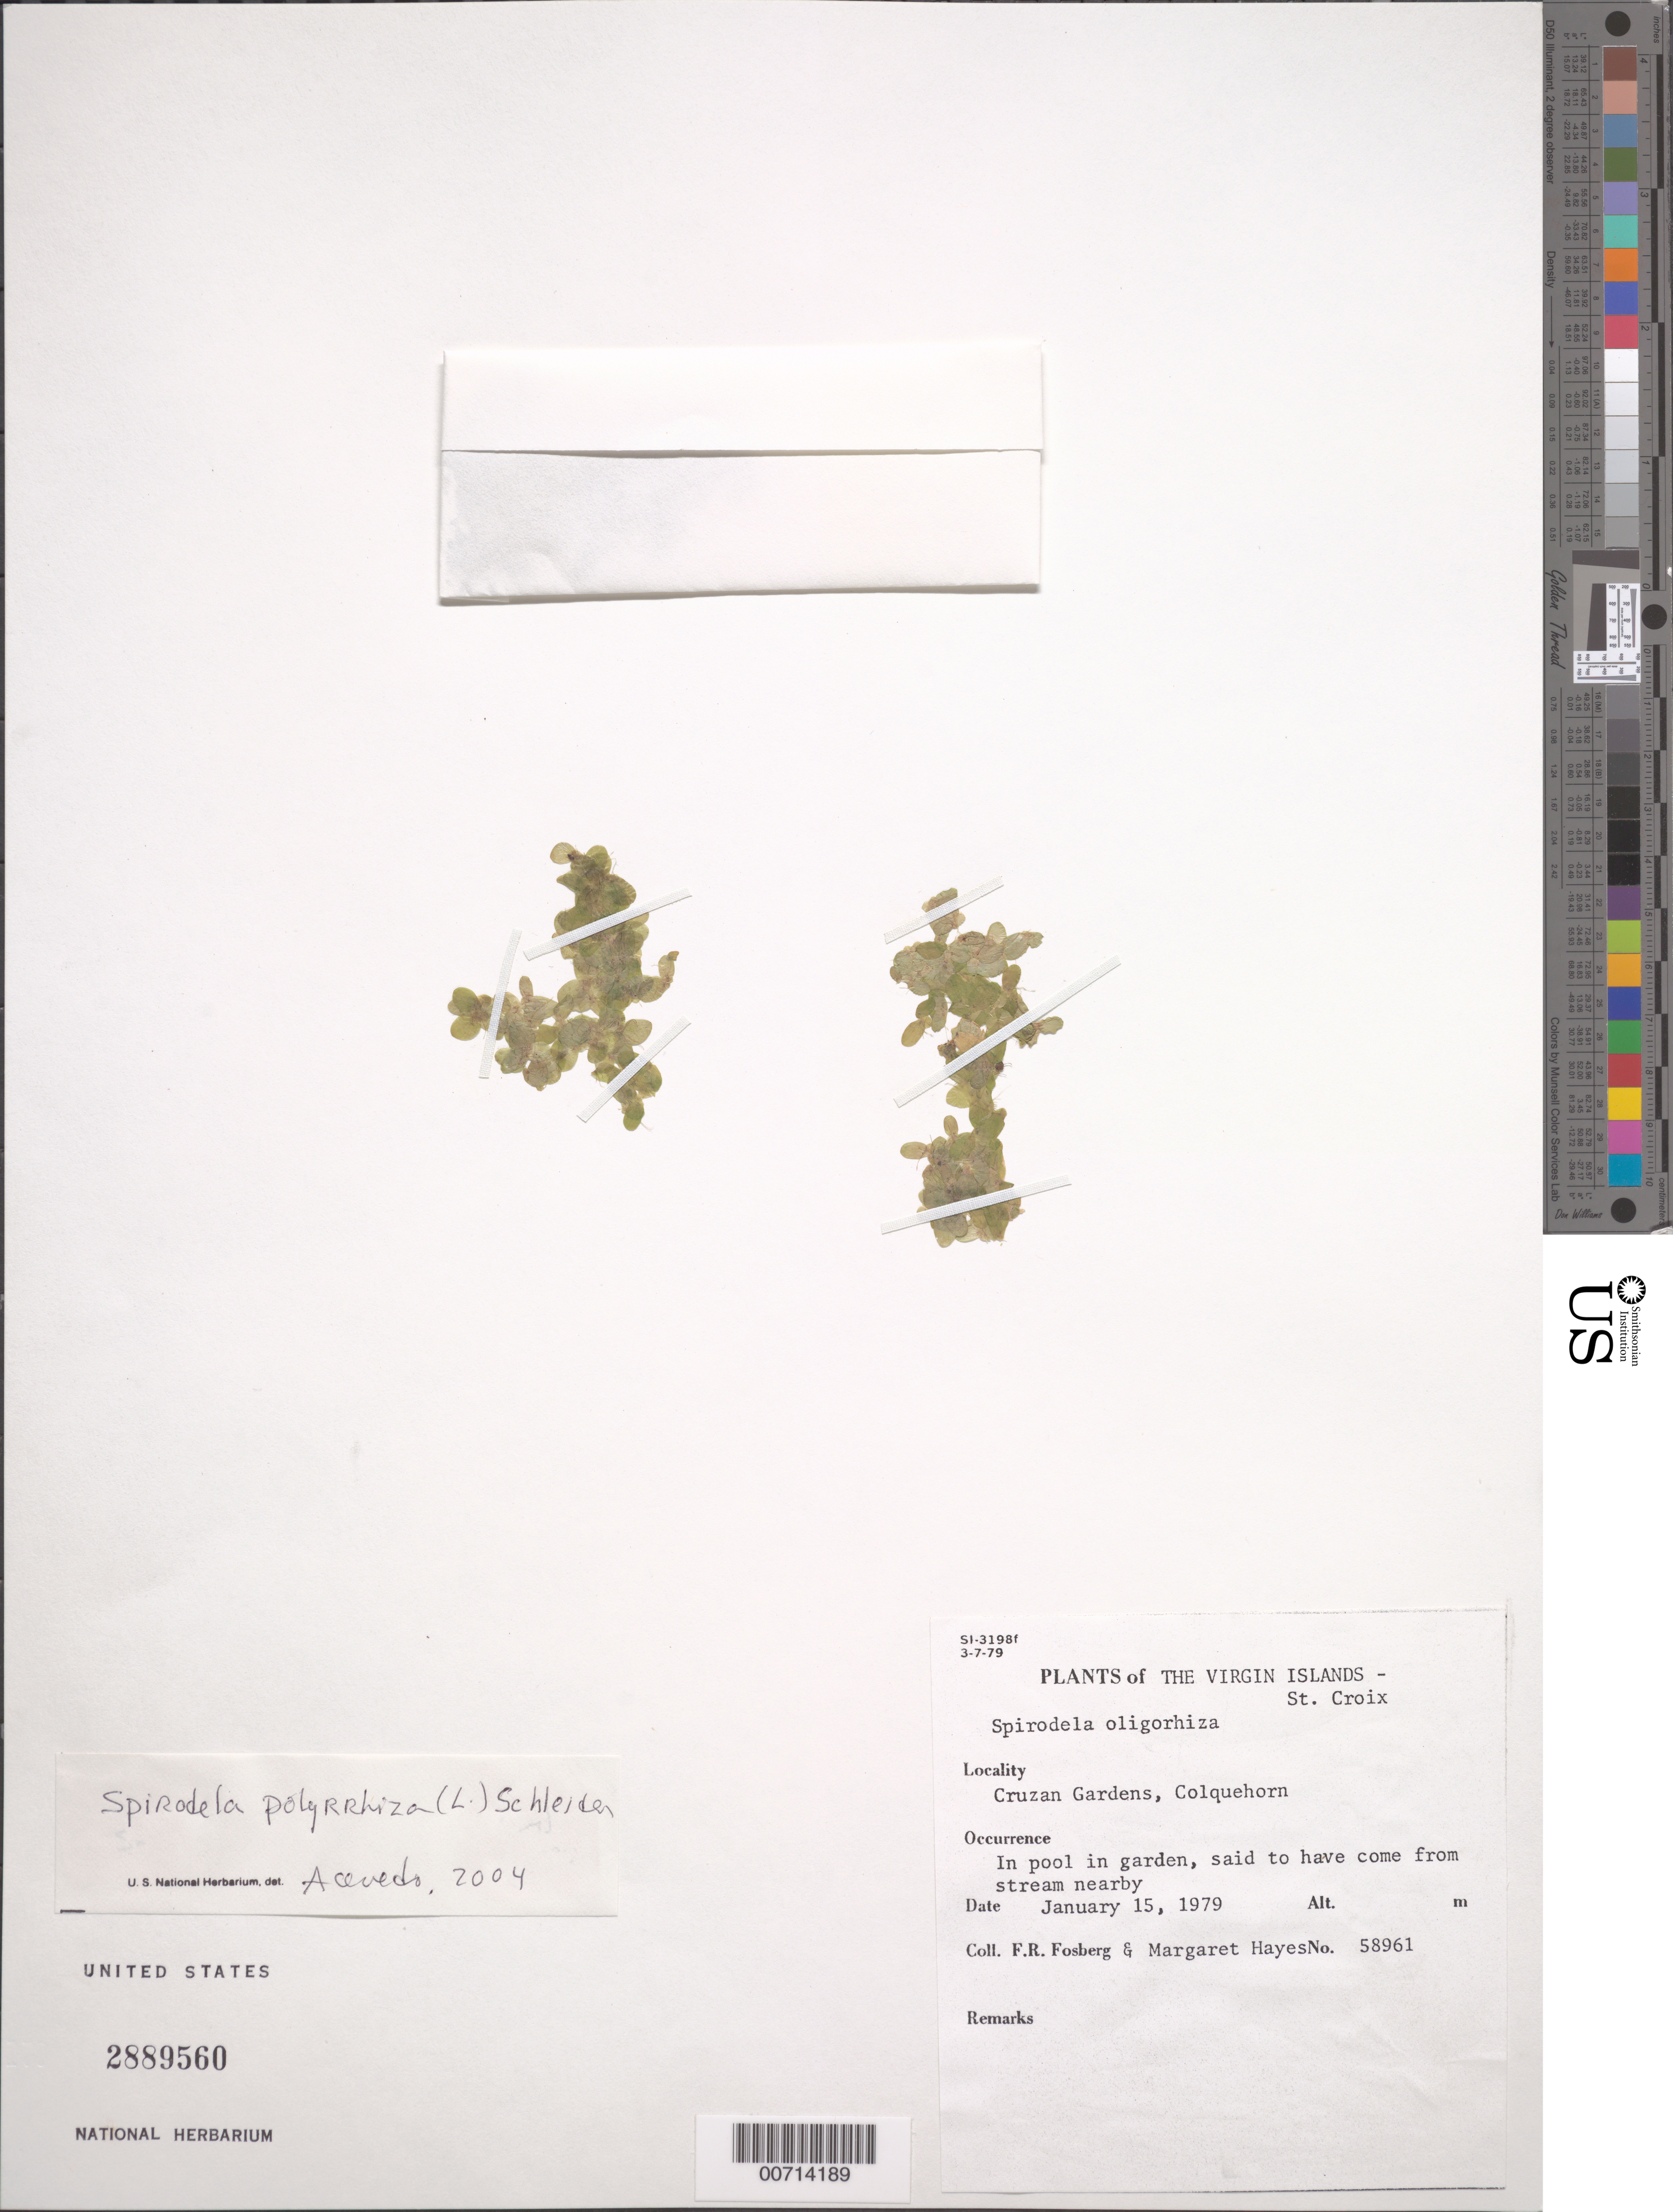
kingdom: Plantae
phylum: Tracheophyta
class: Liliopsida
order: Alismatales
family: Araceae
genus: Spirodela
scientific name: Spirodela polyrrhiza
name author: (L.) Schleid.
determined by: Acevedo-Rodríguez, P., (BOT), Smithsonian Institution - National Museum of Natural History (UNITED STATES)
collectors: F. R. Fosberg & M. Hayes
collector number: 58961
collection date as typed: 15 Jan 1979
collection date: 1979-01-15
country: U.S. Virgin Islands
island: St. Croix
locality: St. Croix; Cruzan Gardens, Colquehorn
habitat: In pool in garden, said to be have come from stream nearby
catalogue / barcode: US 2889560